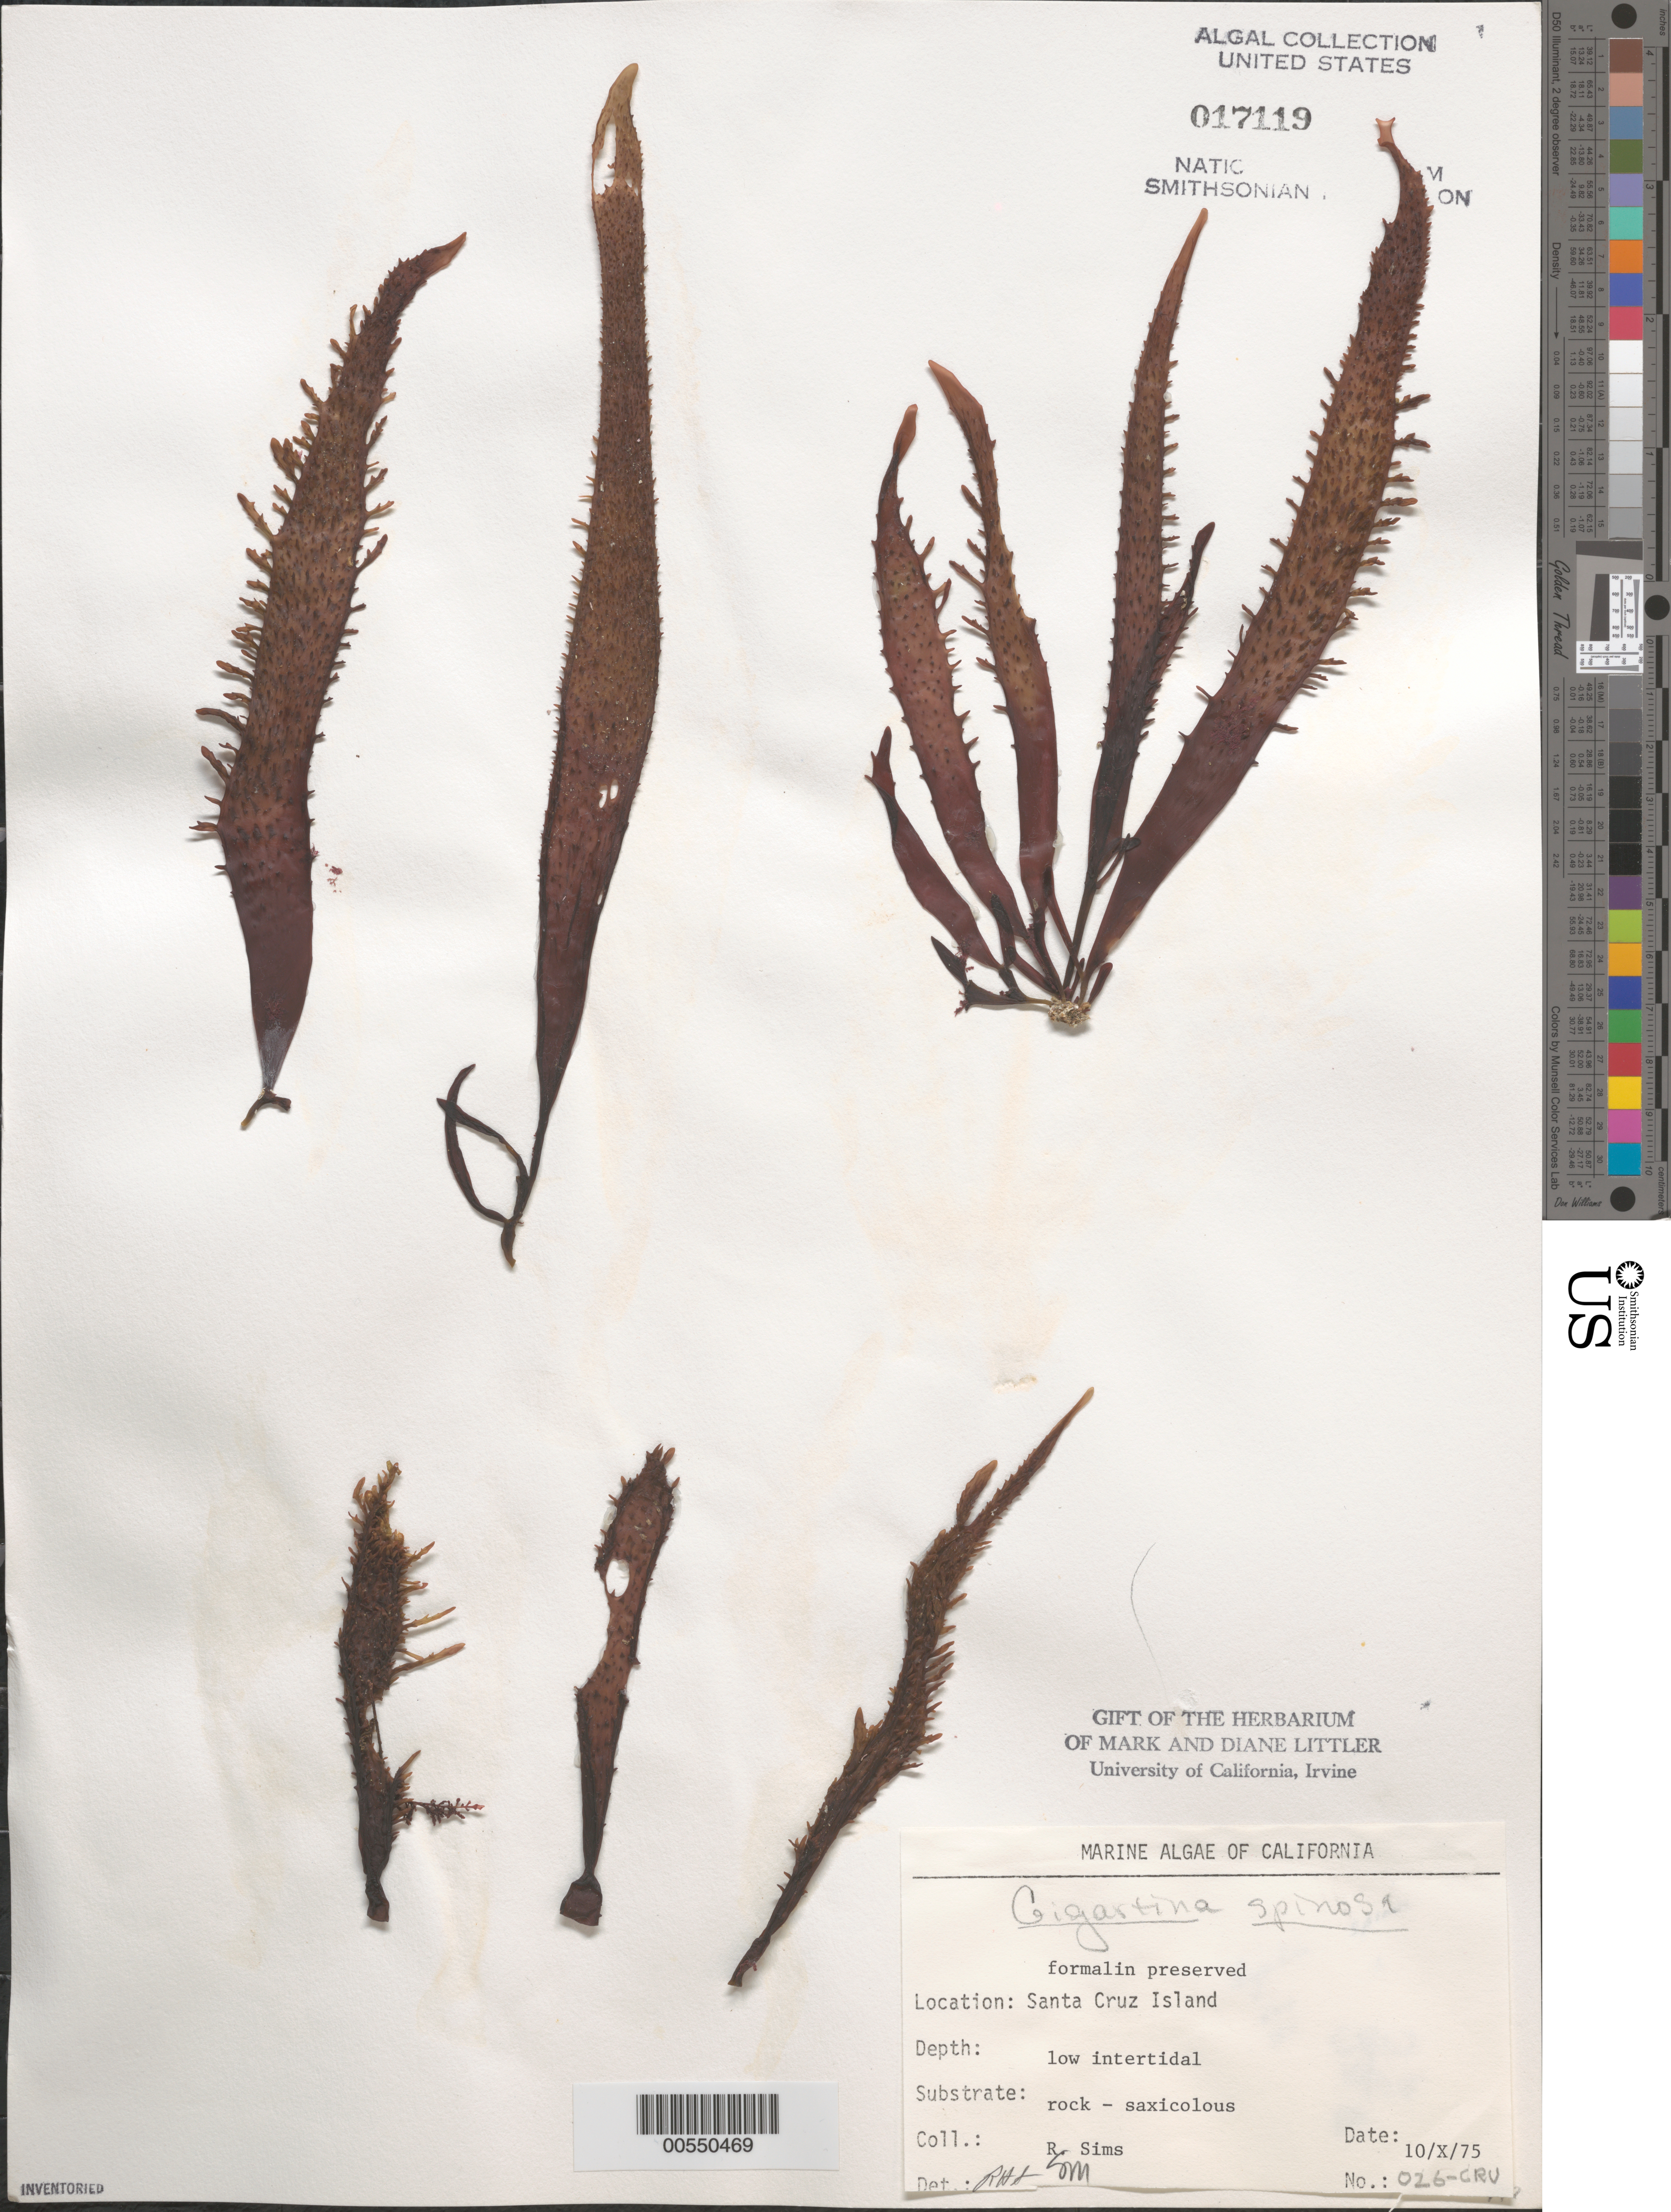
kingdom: Plantae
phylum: Rhodophyta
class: Florideophyceae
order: Gigartinales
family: Gigartinaceae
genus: Chondracanthus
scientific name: Chondracanthus spinosus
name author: (Kütz.) Guiry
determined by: Algae name updating Project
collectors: R. H. Sims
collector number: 026-cru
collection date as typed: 10 Oct 1975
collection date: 1975-10-10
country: United States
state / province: California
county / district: Santa Barbara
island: Santa Cruz Island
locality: Willows Anchorage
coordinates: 33 57'38"N, 119 45'18"W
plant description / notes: BLM-SOCALBIGHT Rocky Intertidal Survey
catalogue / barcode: US 17119